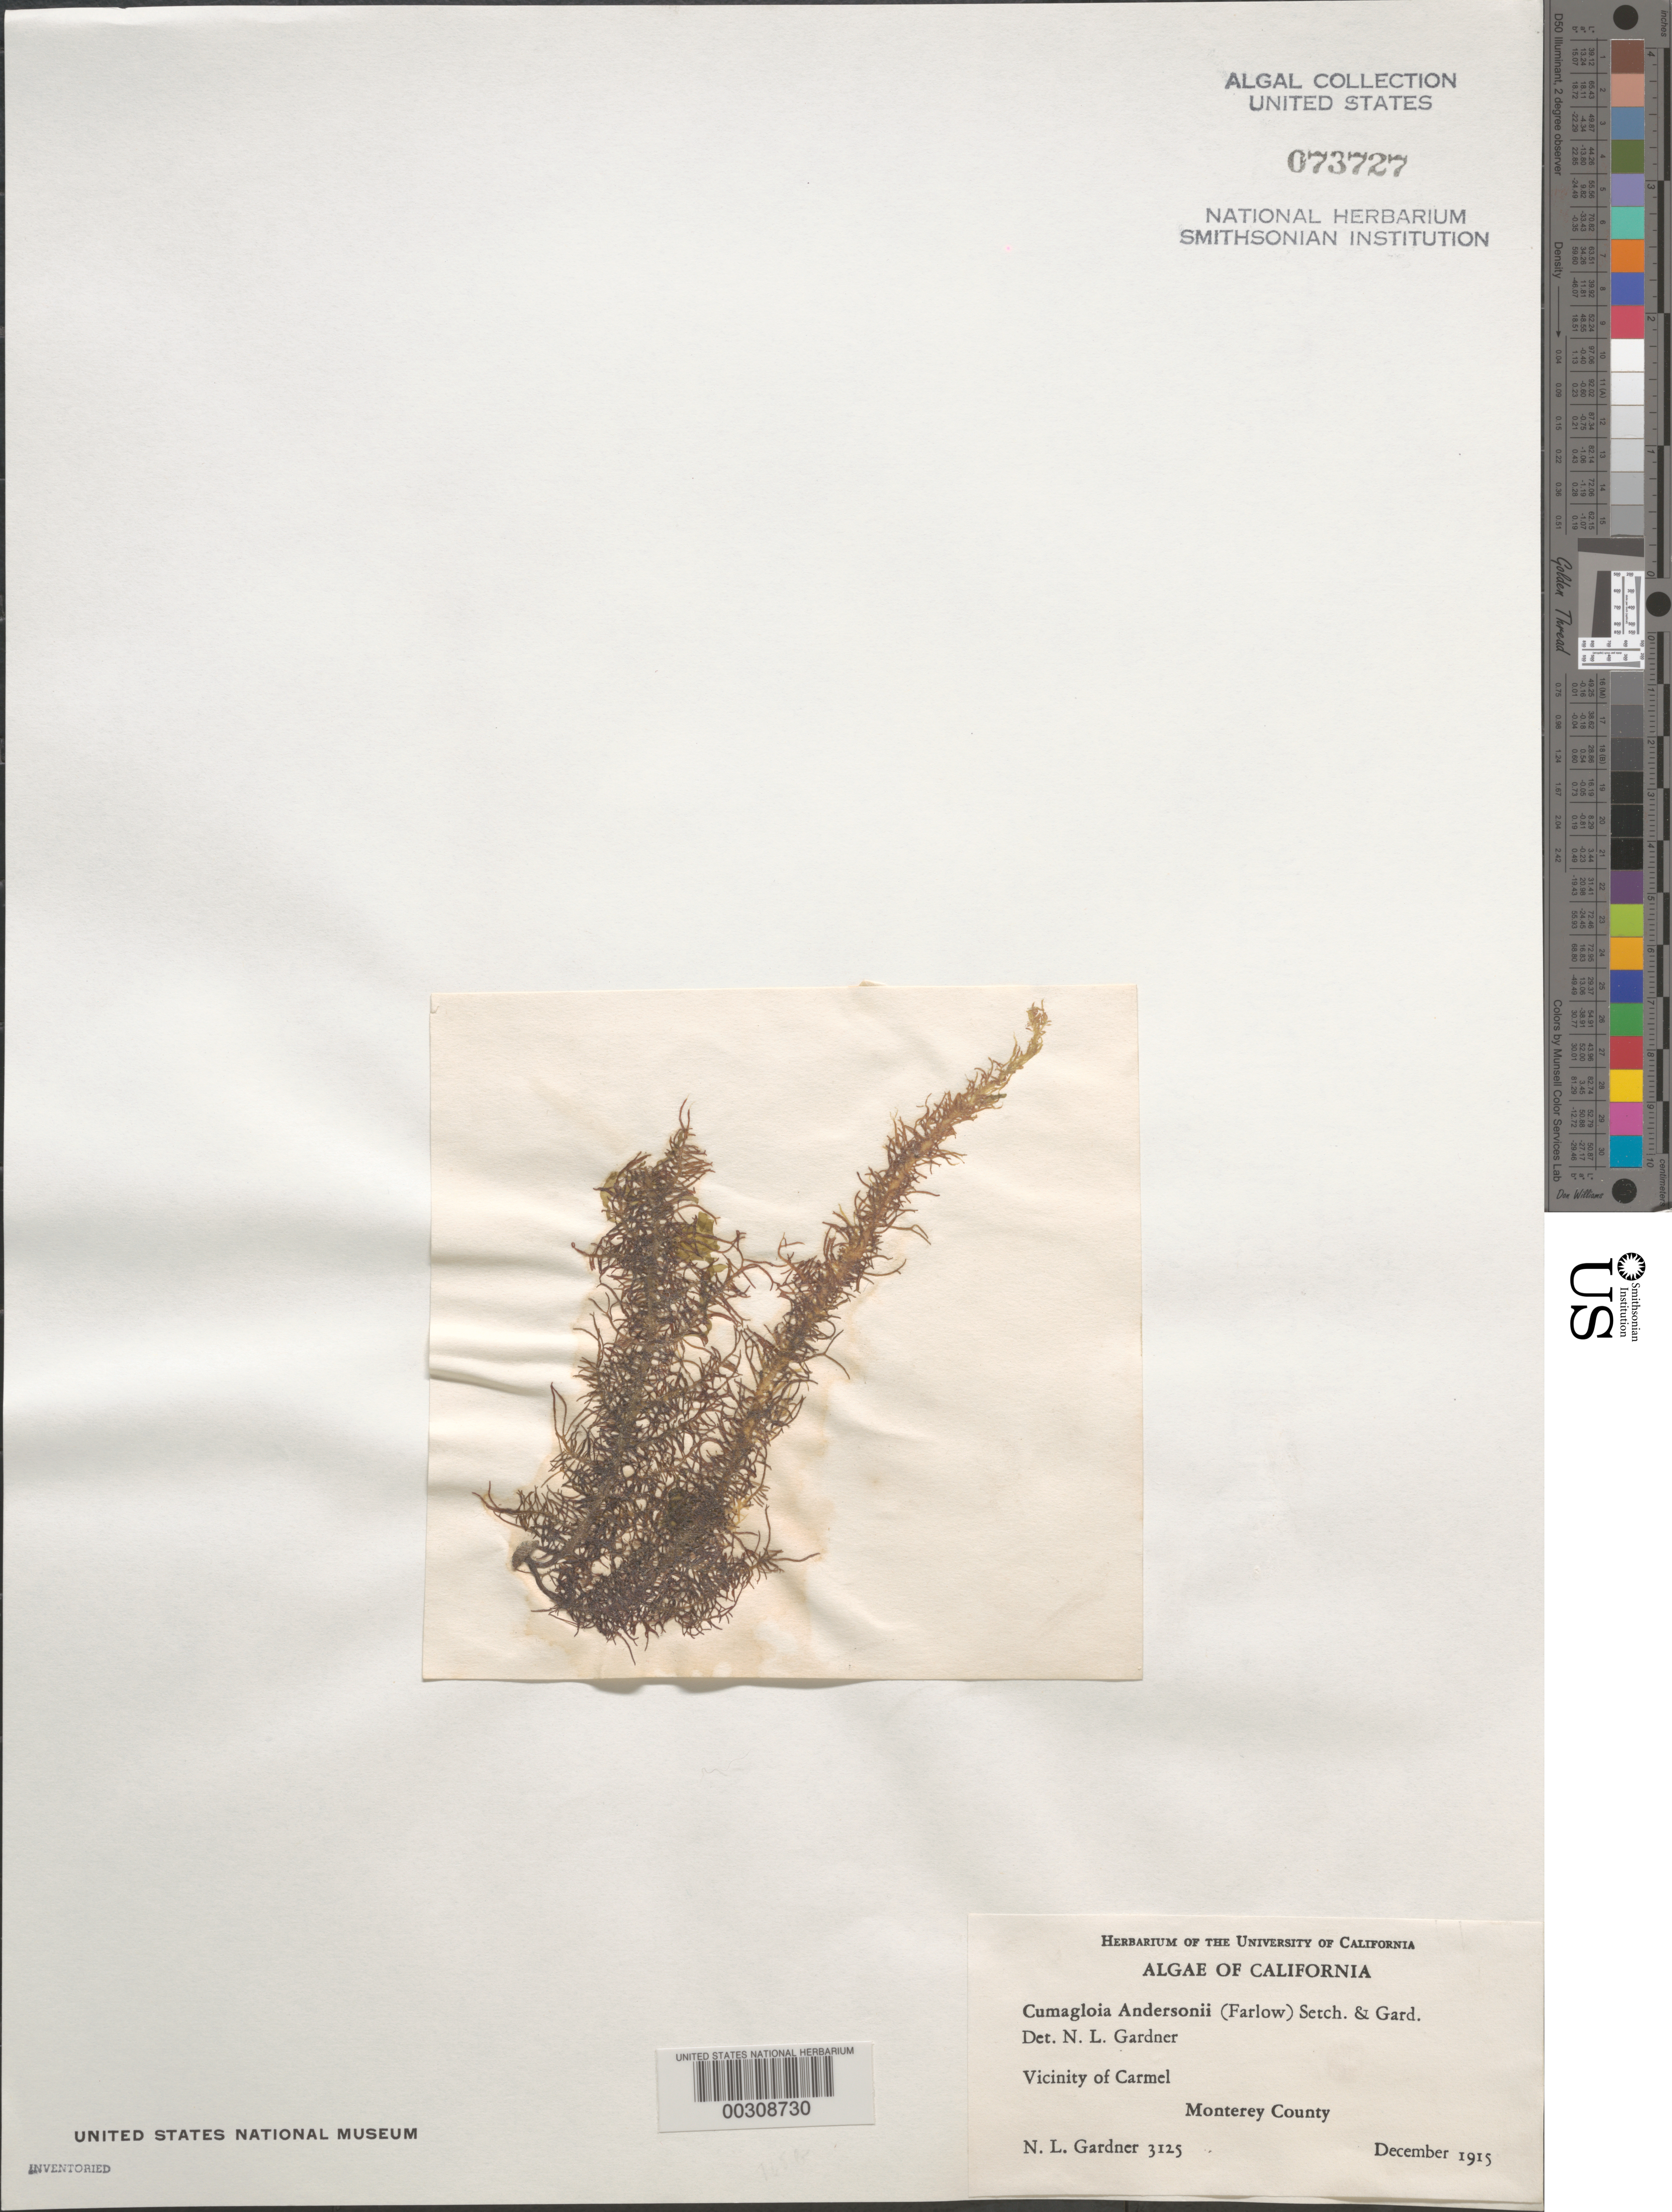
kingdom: Plantae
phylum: Rhodophyta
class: Florideophyceae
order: Nemaliales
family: Liagoraceae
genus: Cumagloia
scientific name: Cumagloia andersonii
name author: (Farl.) Setch. & N.L. Gardner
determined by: Gardner, Nathaniel L.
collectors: N. Gardner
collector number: NLG 3125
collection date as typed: Dec 1915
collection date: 1915-12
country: United States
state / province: California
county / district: Monterey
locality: Carmel area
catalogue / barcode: US 73727